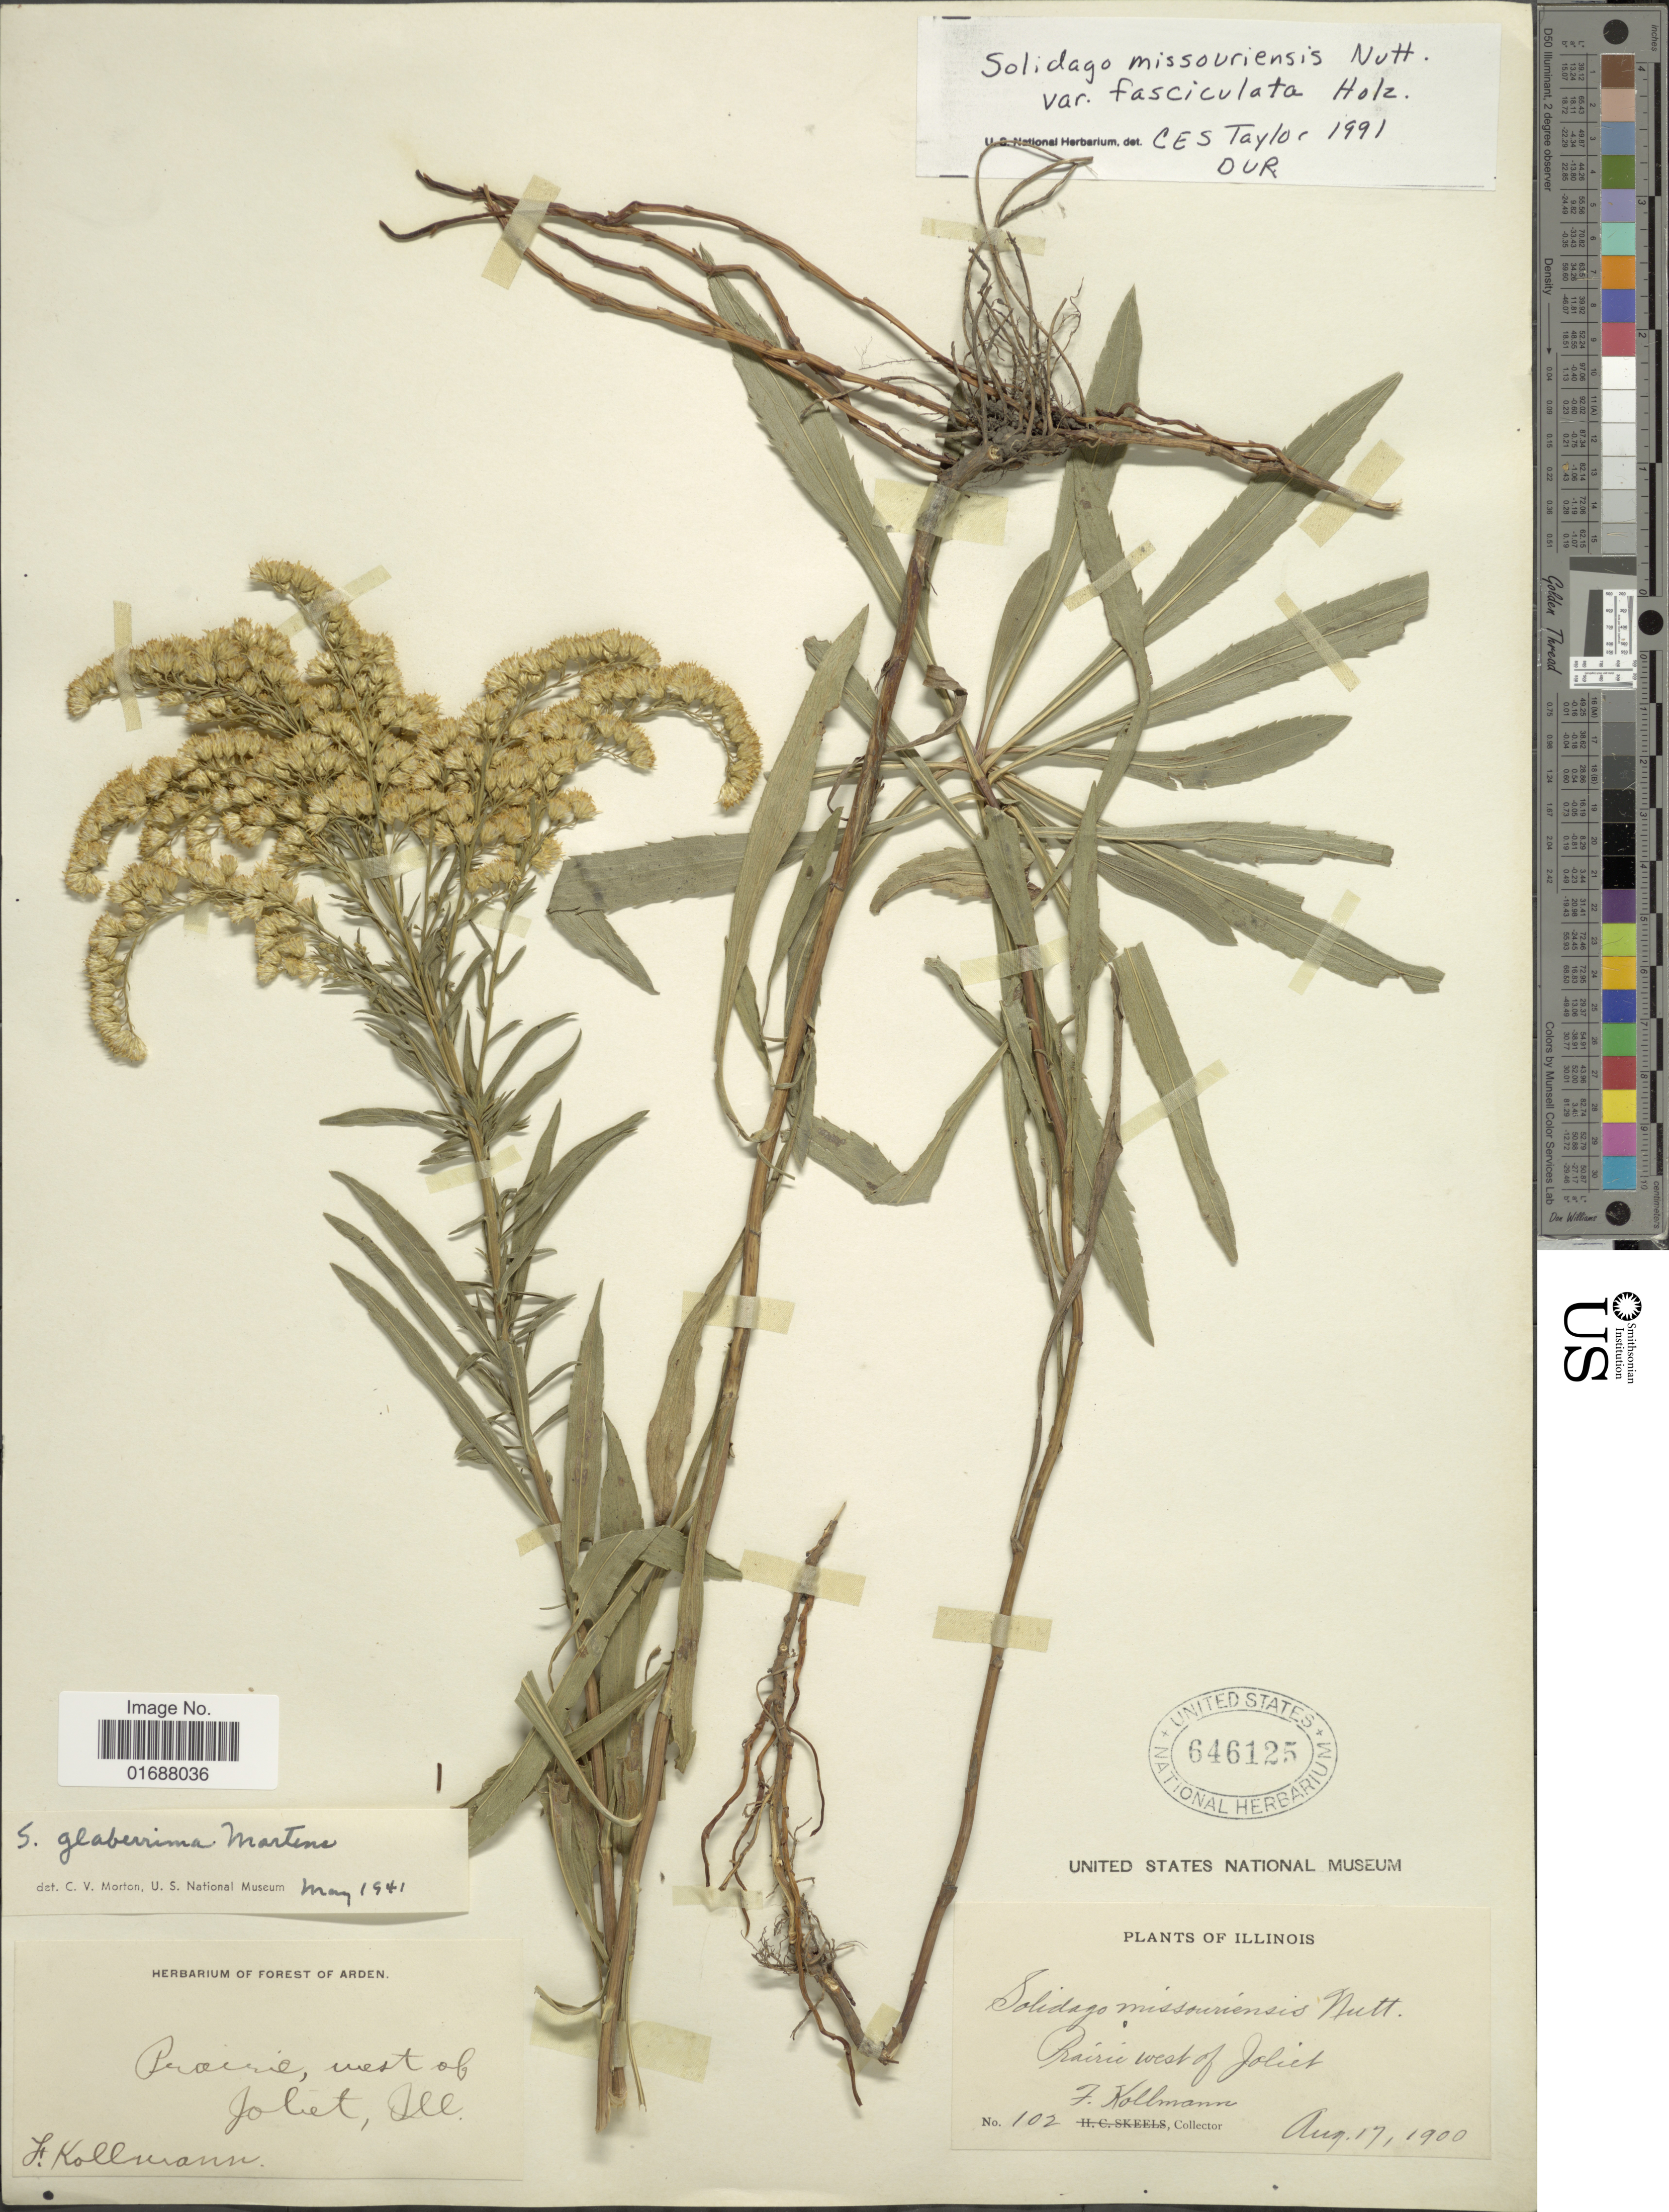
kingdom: Plantae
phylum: Tracheophyta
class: Magnoliopsida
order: Asterales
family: Asteraceae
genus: Solidago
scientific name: Solidago missouriensis var. fasciculata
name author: Holz.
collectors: F. Kollmann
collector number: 102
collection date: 1900-08-17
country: United States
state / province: Illinois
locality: Prairie west of Joliet, Ill.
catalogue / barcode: US 646125